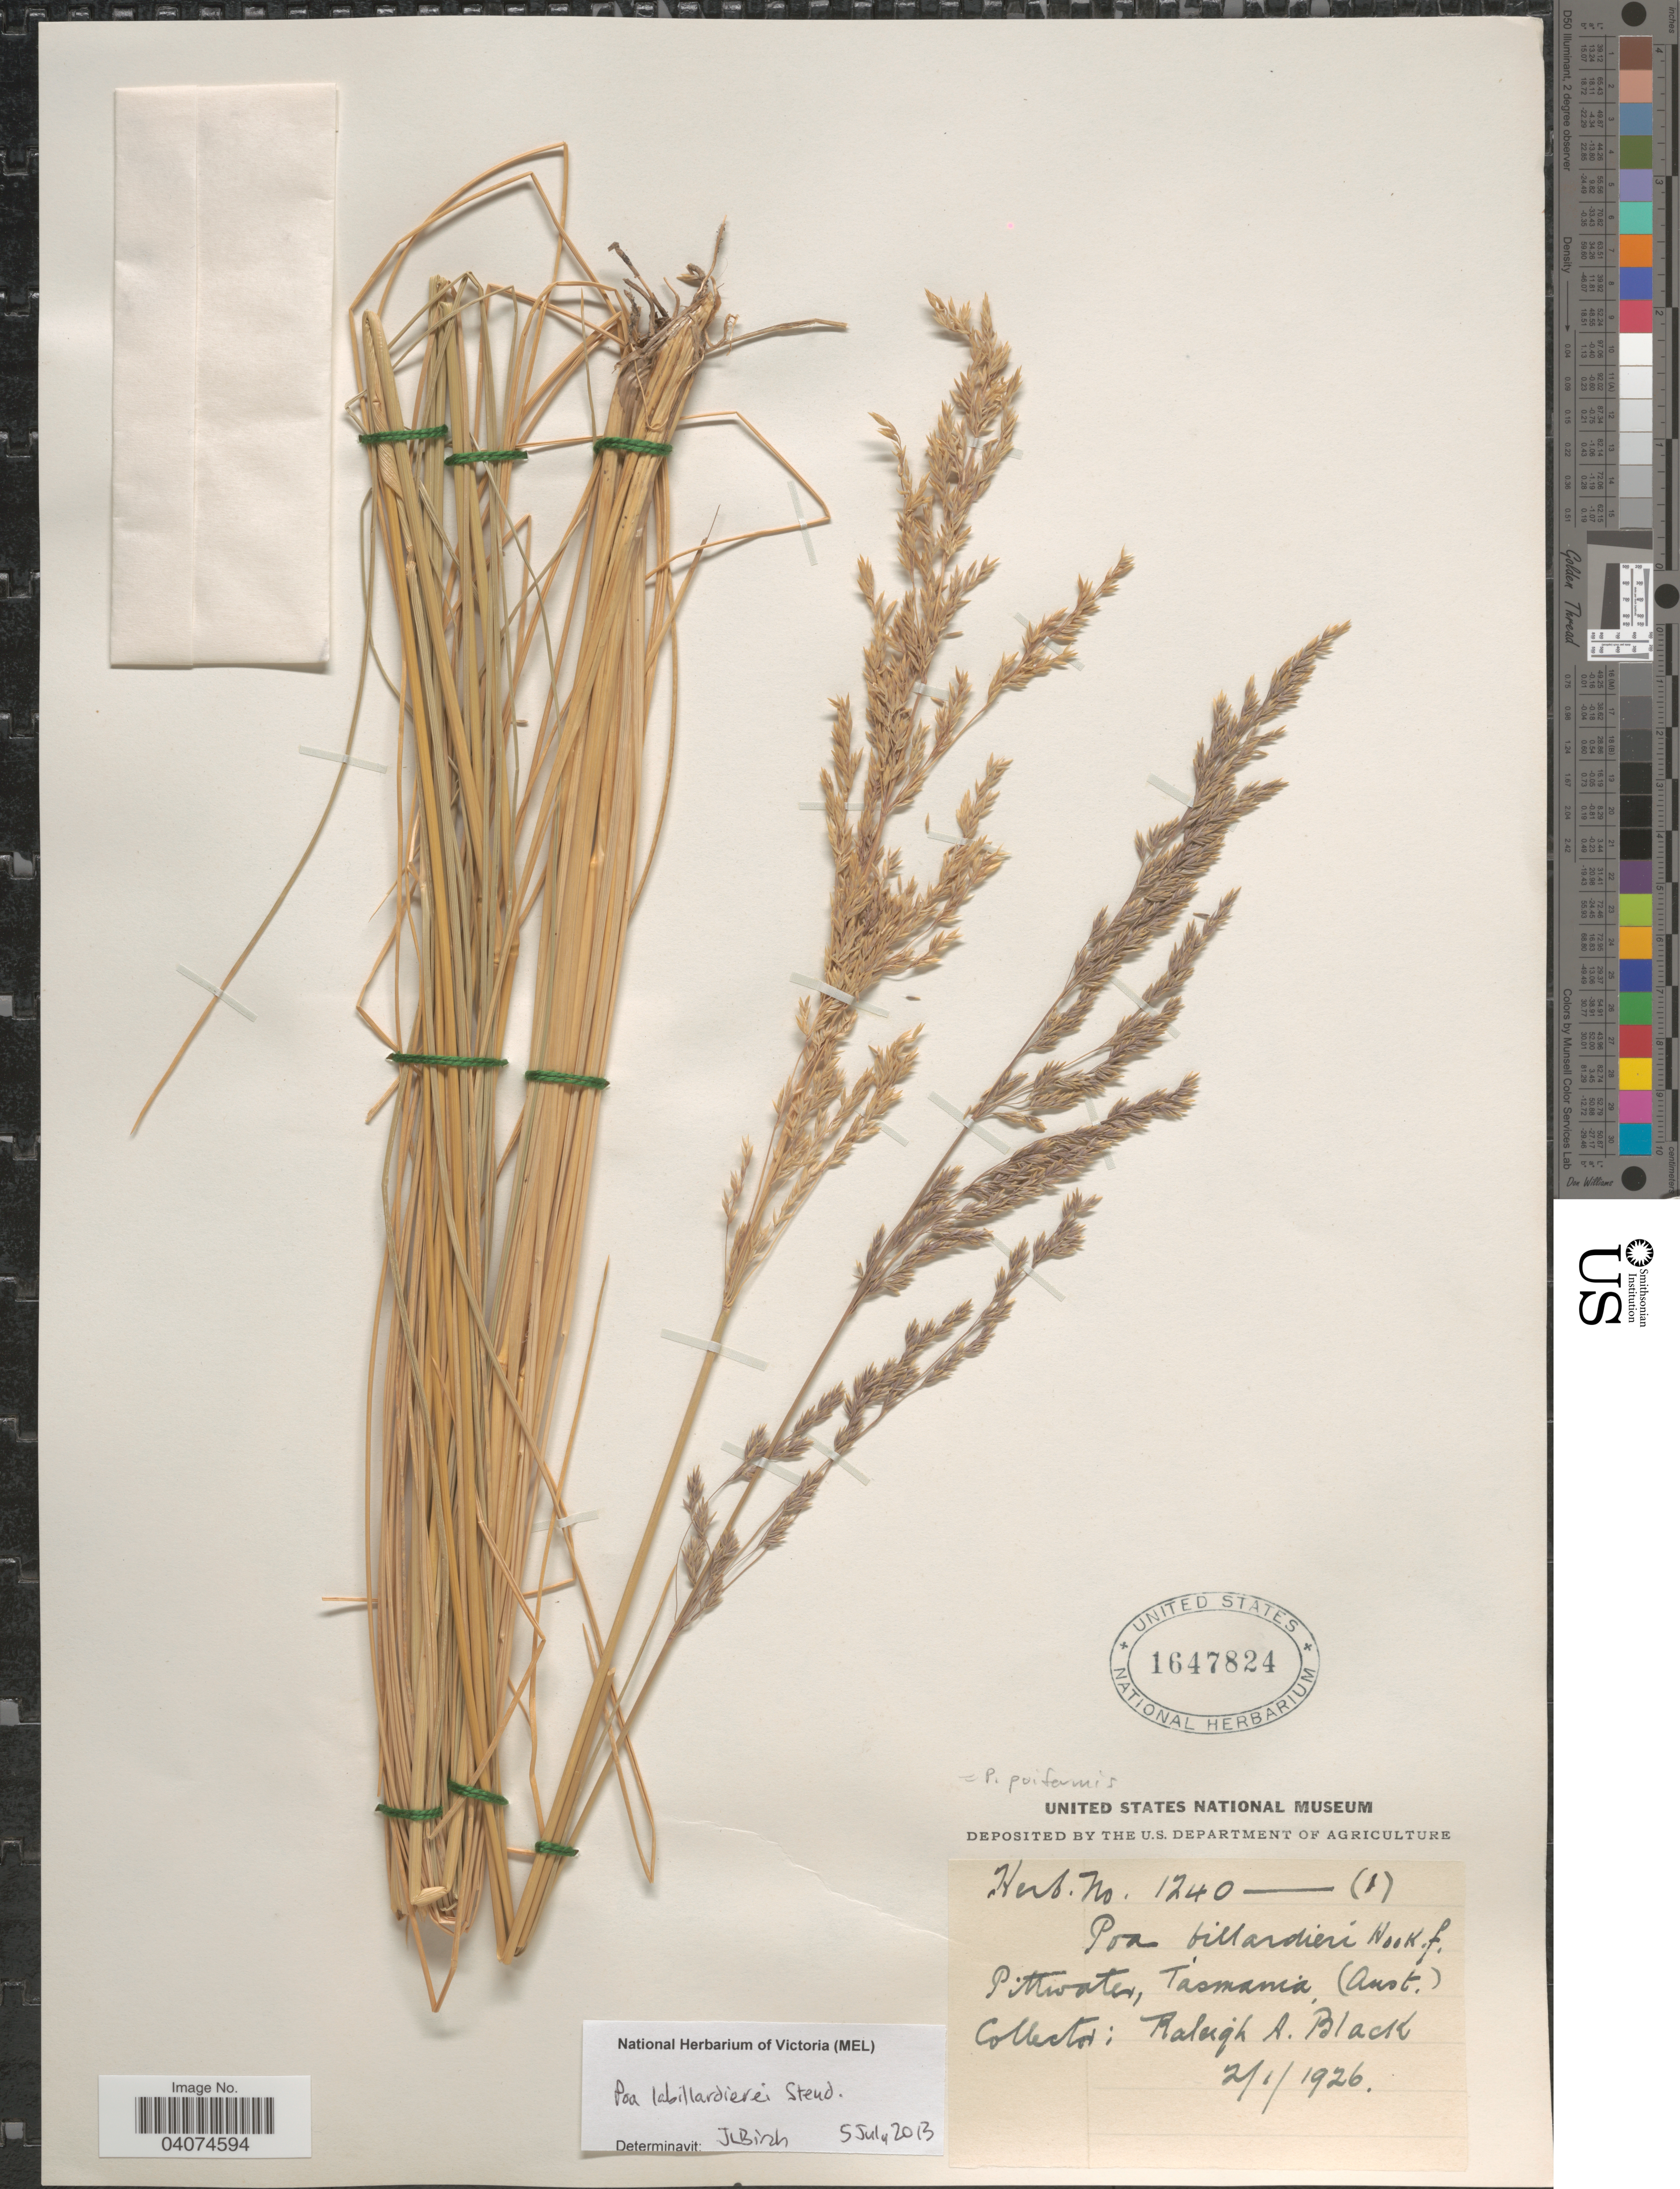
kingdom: Plantae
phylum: Tracheophyta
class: Liliopsida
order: Poales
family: Poaceae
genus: Poa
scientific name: Poa labillardierei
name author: Steud.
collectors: R. A. Black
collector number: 1240-(1)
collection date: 1926-01-02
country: Australia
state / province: Tasmania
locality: Pittwater.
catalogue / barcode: US 1647824